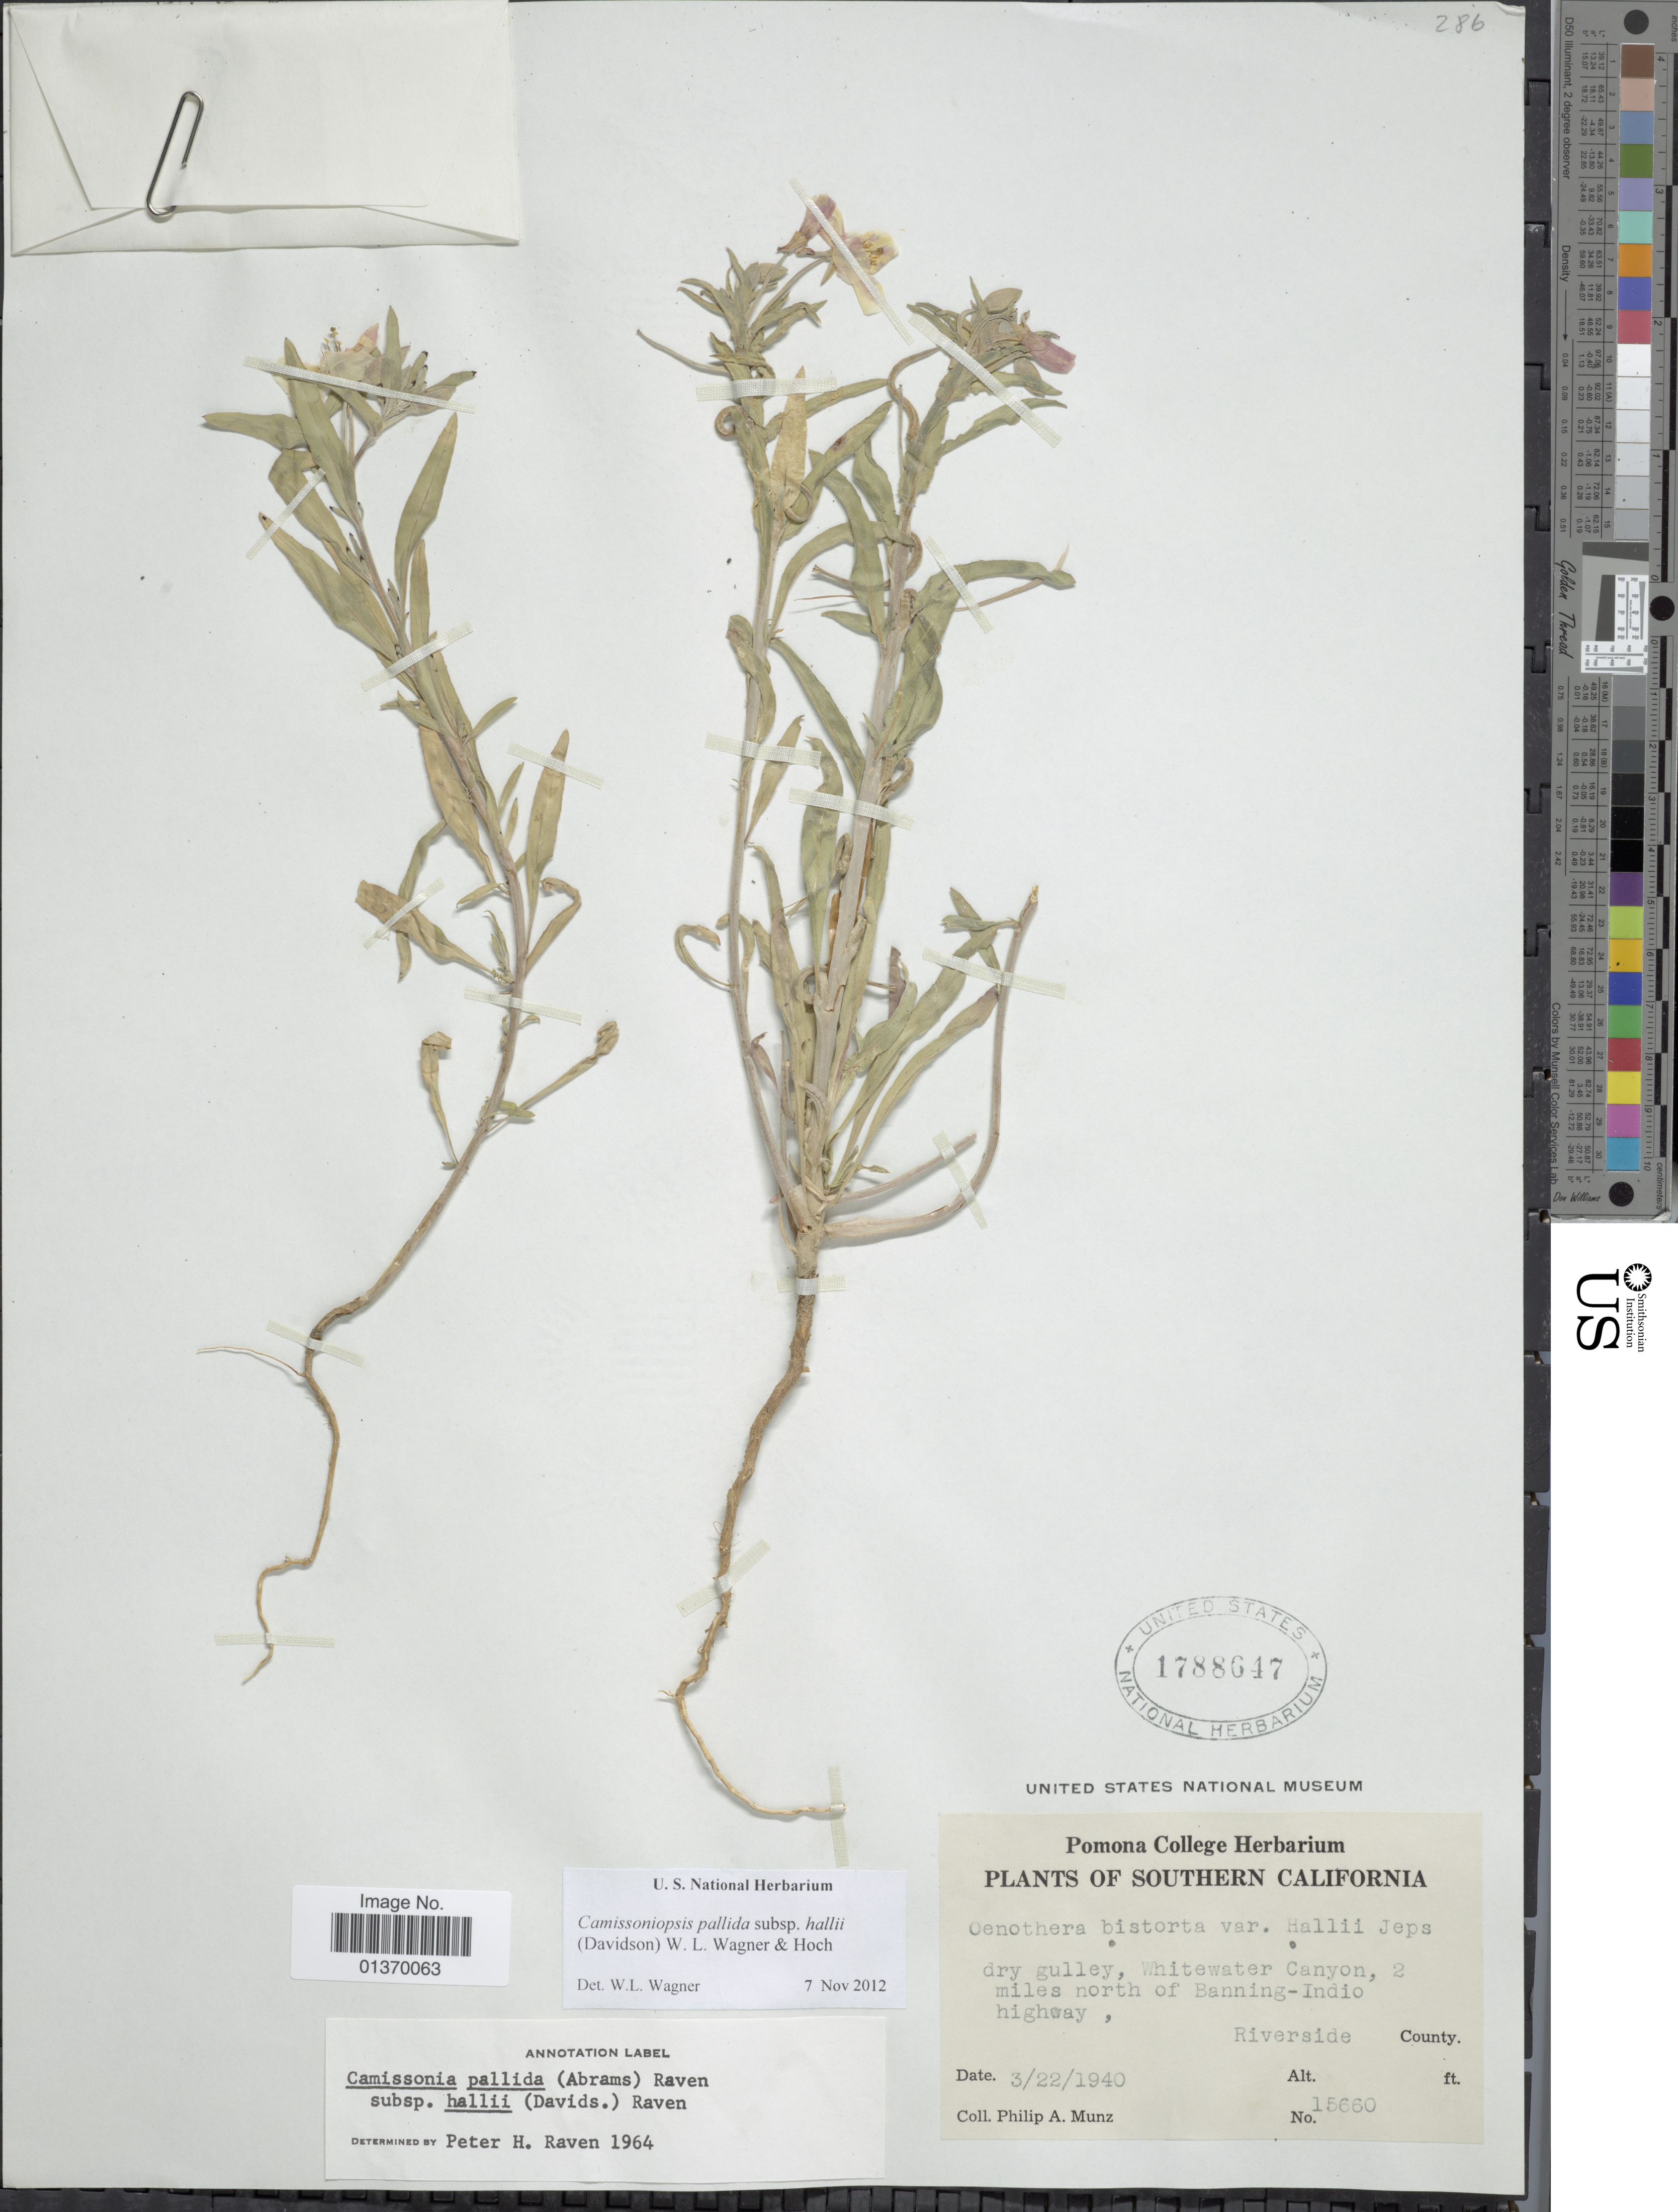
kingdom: Plantae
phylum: Tracheophyta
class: Magnoliopsida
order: Myrtales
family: Onagraceae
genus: Camissoniopsis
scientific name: Camissoniopsis pallida subsp. hallii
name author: (Davidson) W.L. Wagner & Hoch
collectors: P. A. Munz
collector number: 15660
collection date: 1940-03-22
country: United States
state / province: California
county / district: Riverside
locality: Southern California, Whitewater Canyon, 2 miles north of Banning-Indio highway, Riverside County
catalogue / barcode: US 1788647